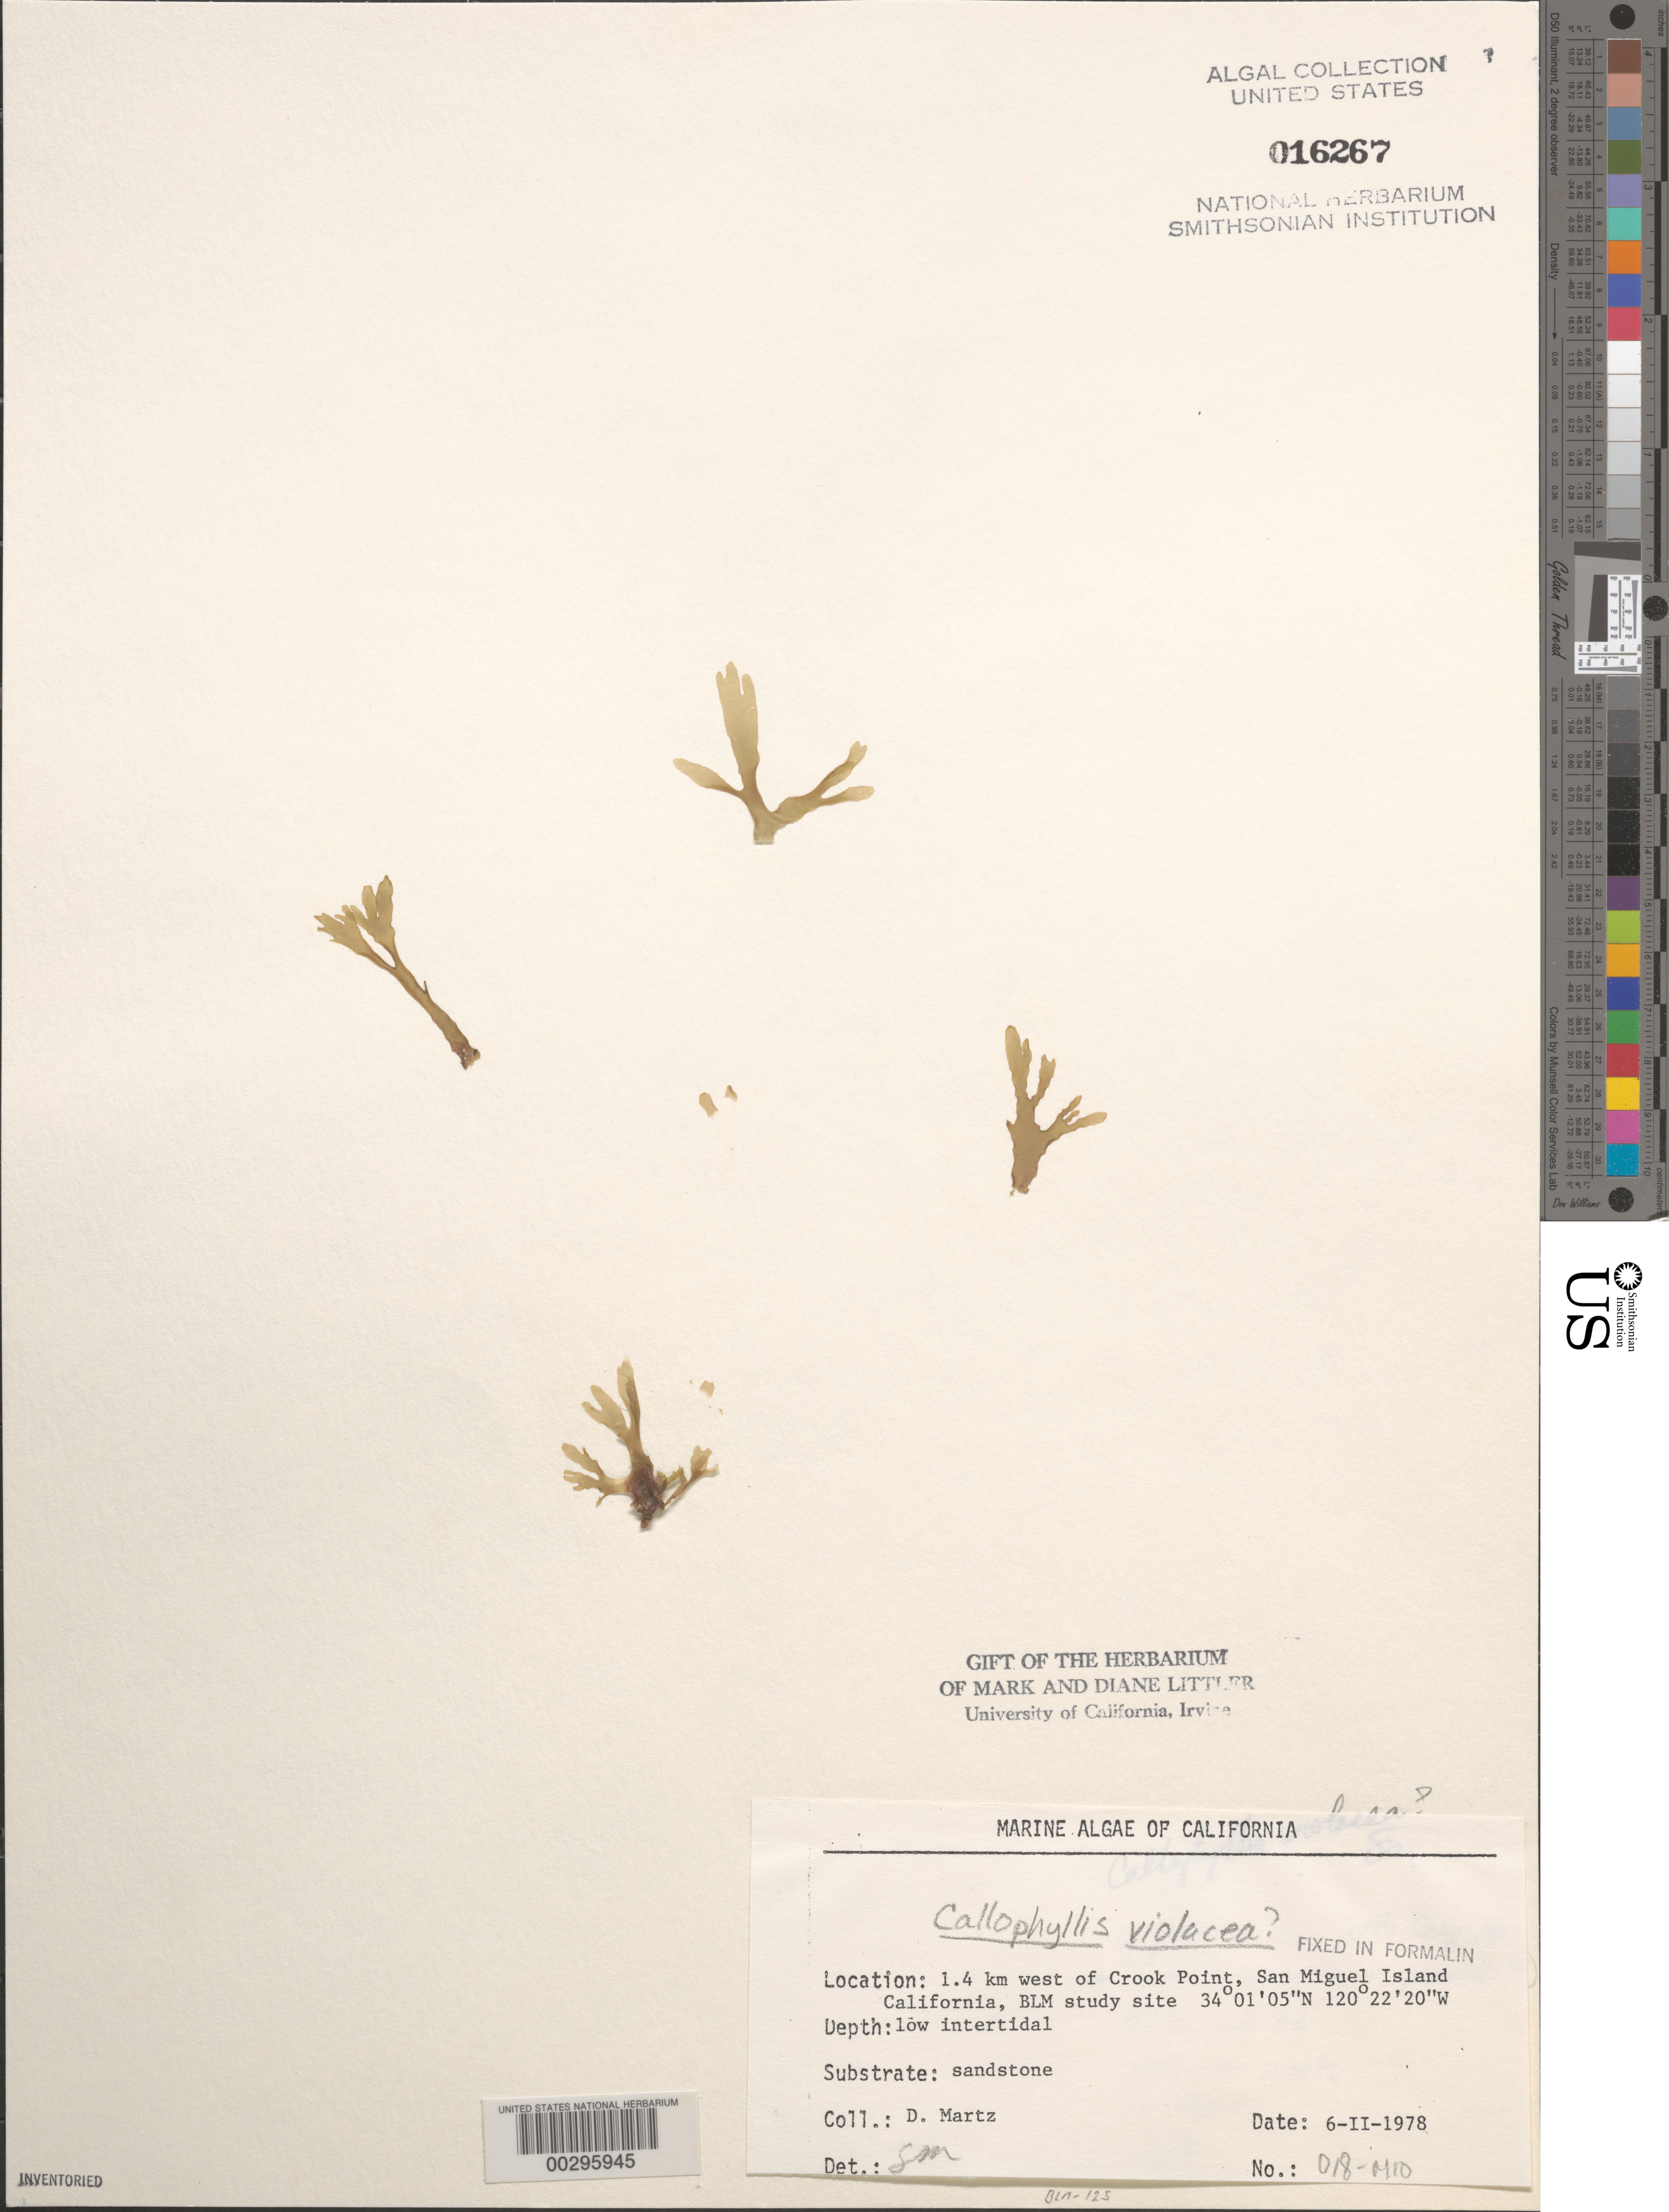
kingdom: Plantae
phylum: Rhodophyta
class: Florideophyceae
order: Gigartinales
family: Kallymeniaceae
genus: Callophyllis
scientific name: Callophyllis violacea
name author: J. Agardh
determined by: Murray, S. N.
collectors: D. Martz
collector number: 018-mio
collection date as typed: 06 Feb 1978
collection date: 1978-02-06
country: United States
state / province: California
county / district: Santa Barbara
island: San Miguel Island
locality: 1.4 km north of Crook Point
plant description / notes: BLM-SOCALBIGHT Rocky Intertidal Survey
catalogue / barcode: US 16267